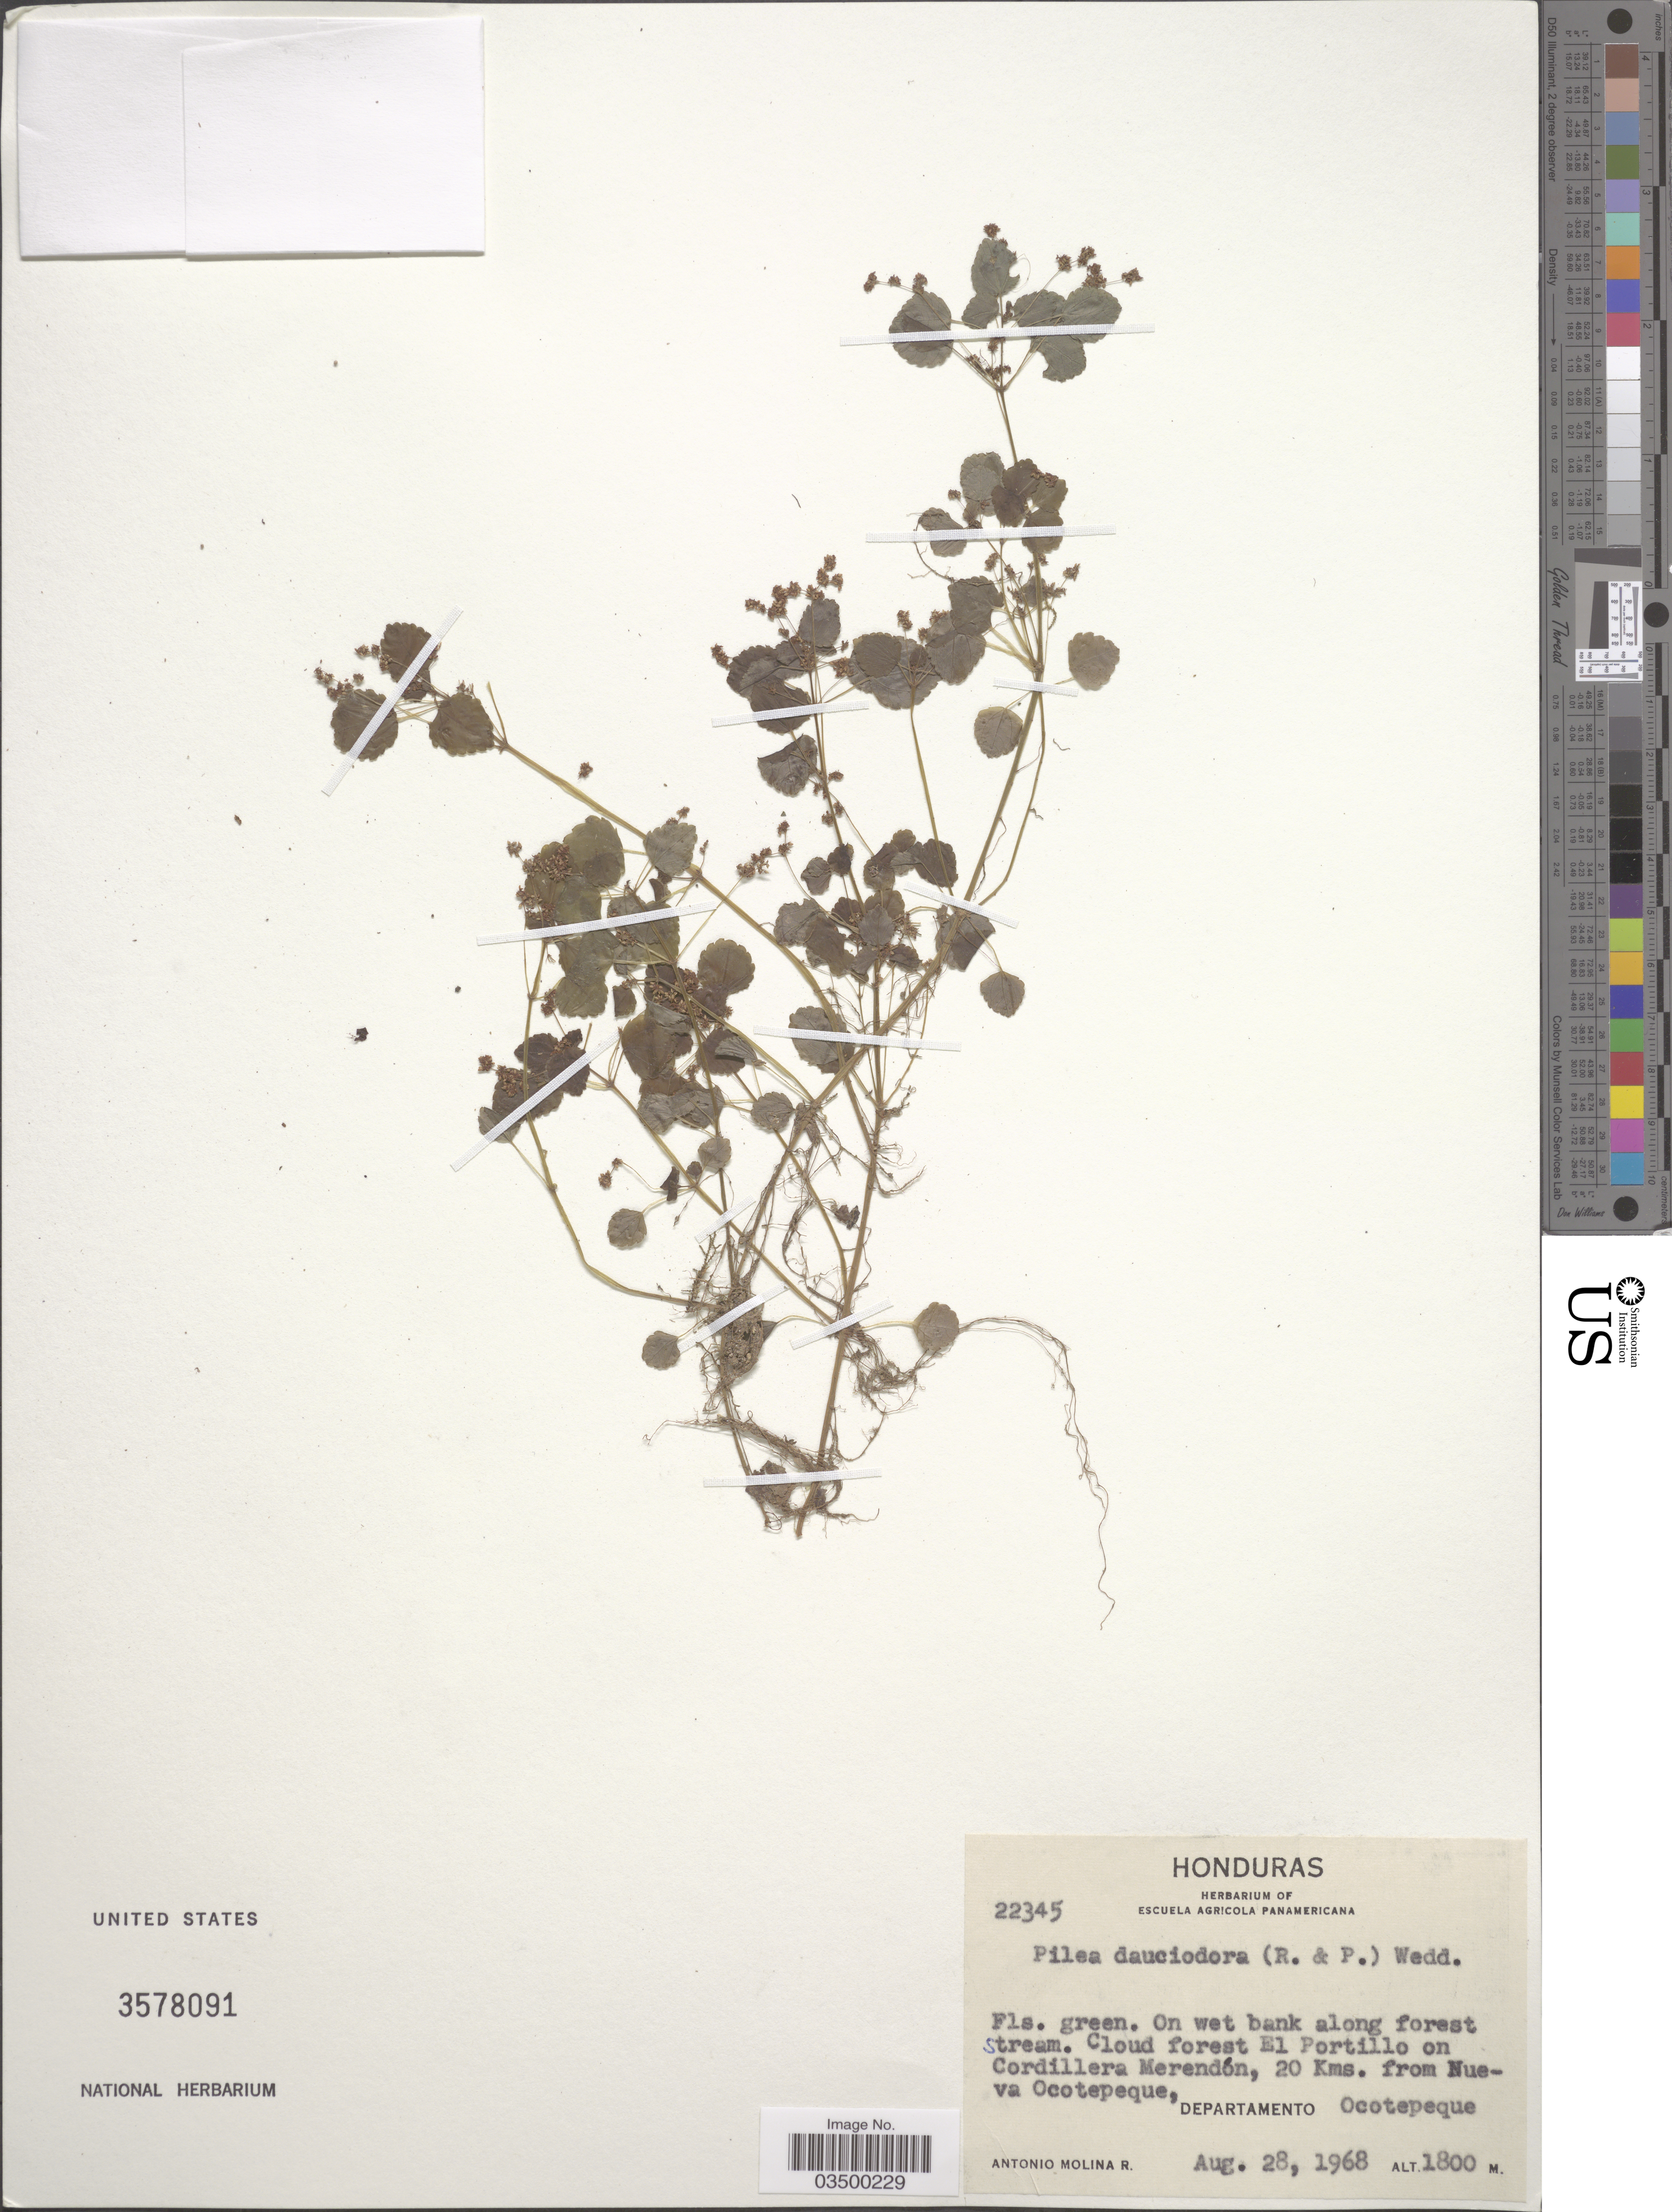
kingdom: Plantae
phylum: Tracheophyta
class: Magnoliopsida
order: Rosales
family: Urticaceae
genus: Pilea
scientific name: Pilea dauciodora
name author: Pav. ex Wedd.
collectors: A. Molina R.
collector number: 22345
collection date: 1968-08-28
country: Honduras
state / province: Ocotepeque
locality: Cloud forest El Portillo on Cordillera Merendón, 20 Kms. from Nueva Ocotepeque, Departamento Ocotepeque.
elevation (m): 1800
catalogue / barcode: US 3578091